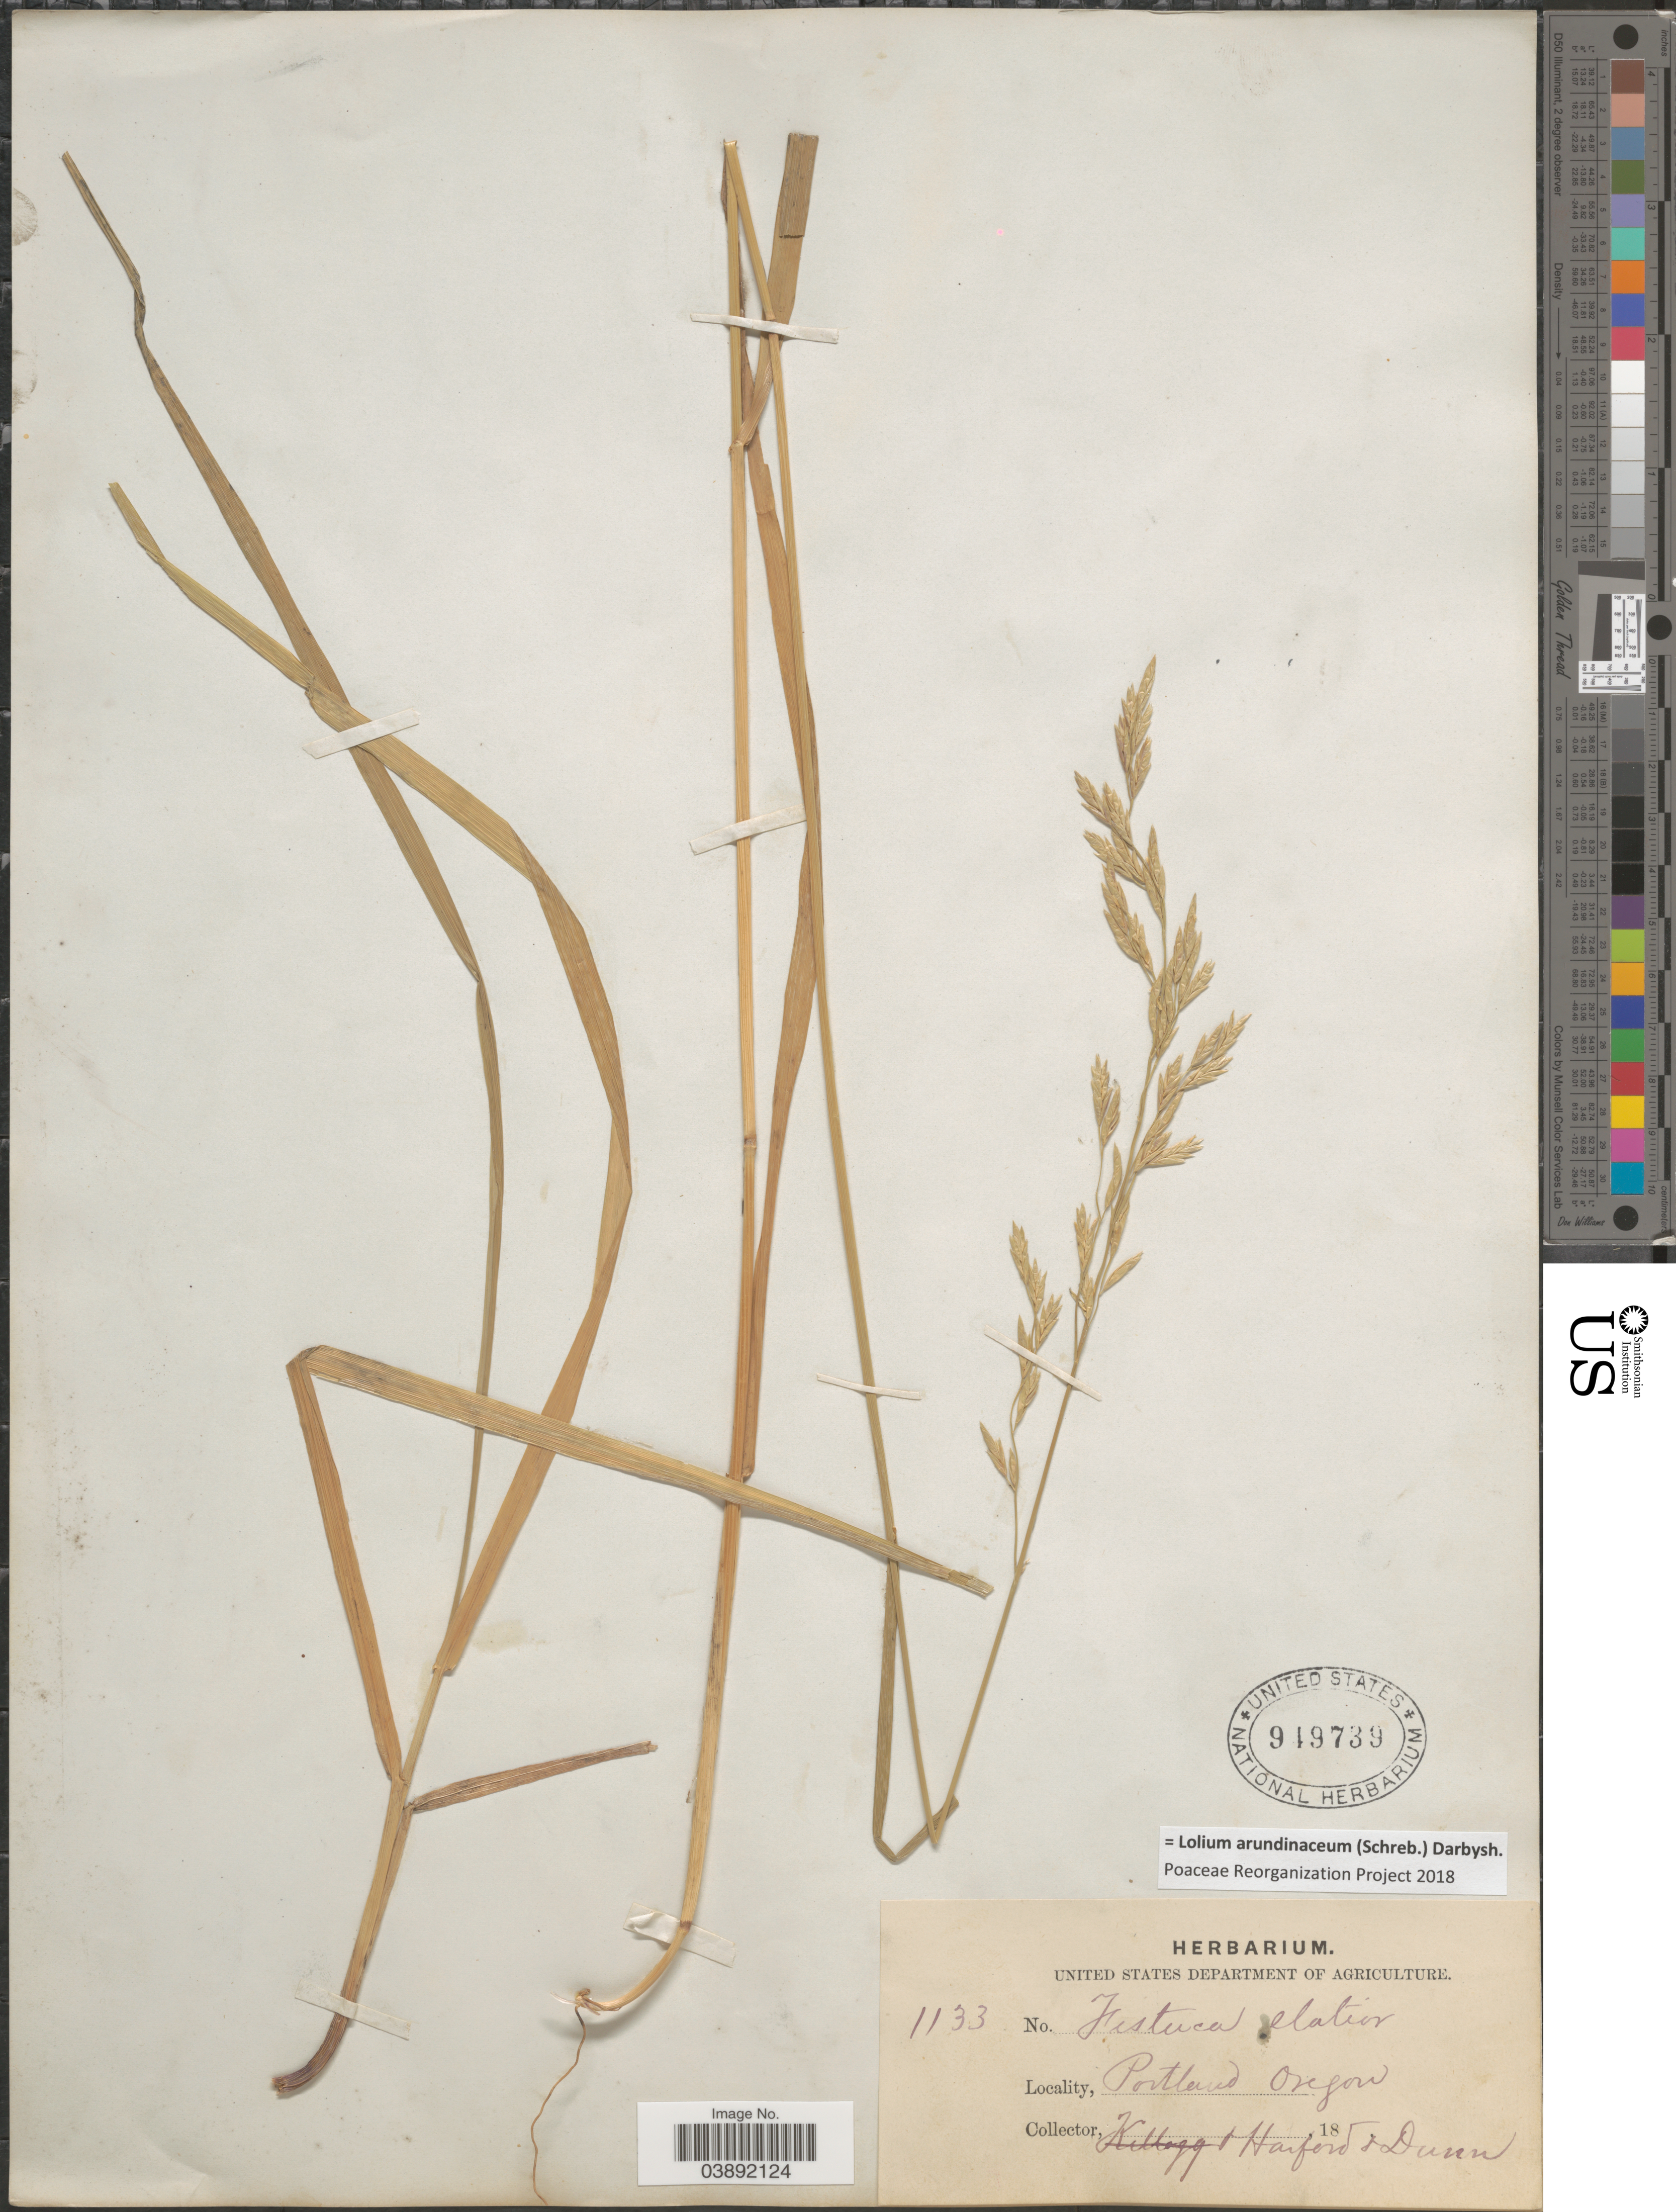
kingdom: Plantae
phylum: Tracheophyta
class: Liliopsida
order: Poales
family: Poaceae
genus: Lolium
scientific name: Lolium arundinaceum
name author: (Schreb.) Darbysh.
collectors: Harford & Dunn, --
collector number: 1133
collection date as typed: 18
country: United States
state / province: Oregon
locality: Portland.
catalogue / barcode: US 949739